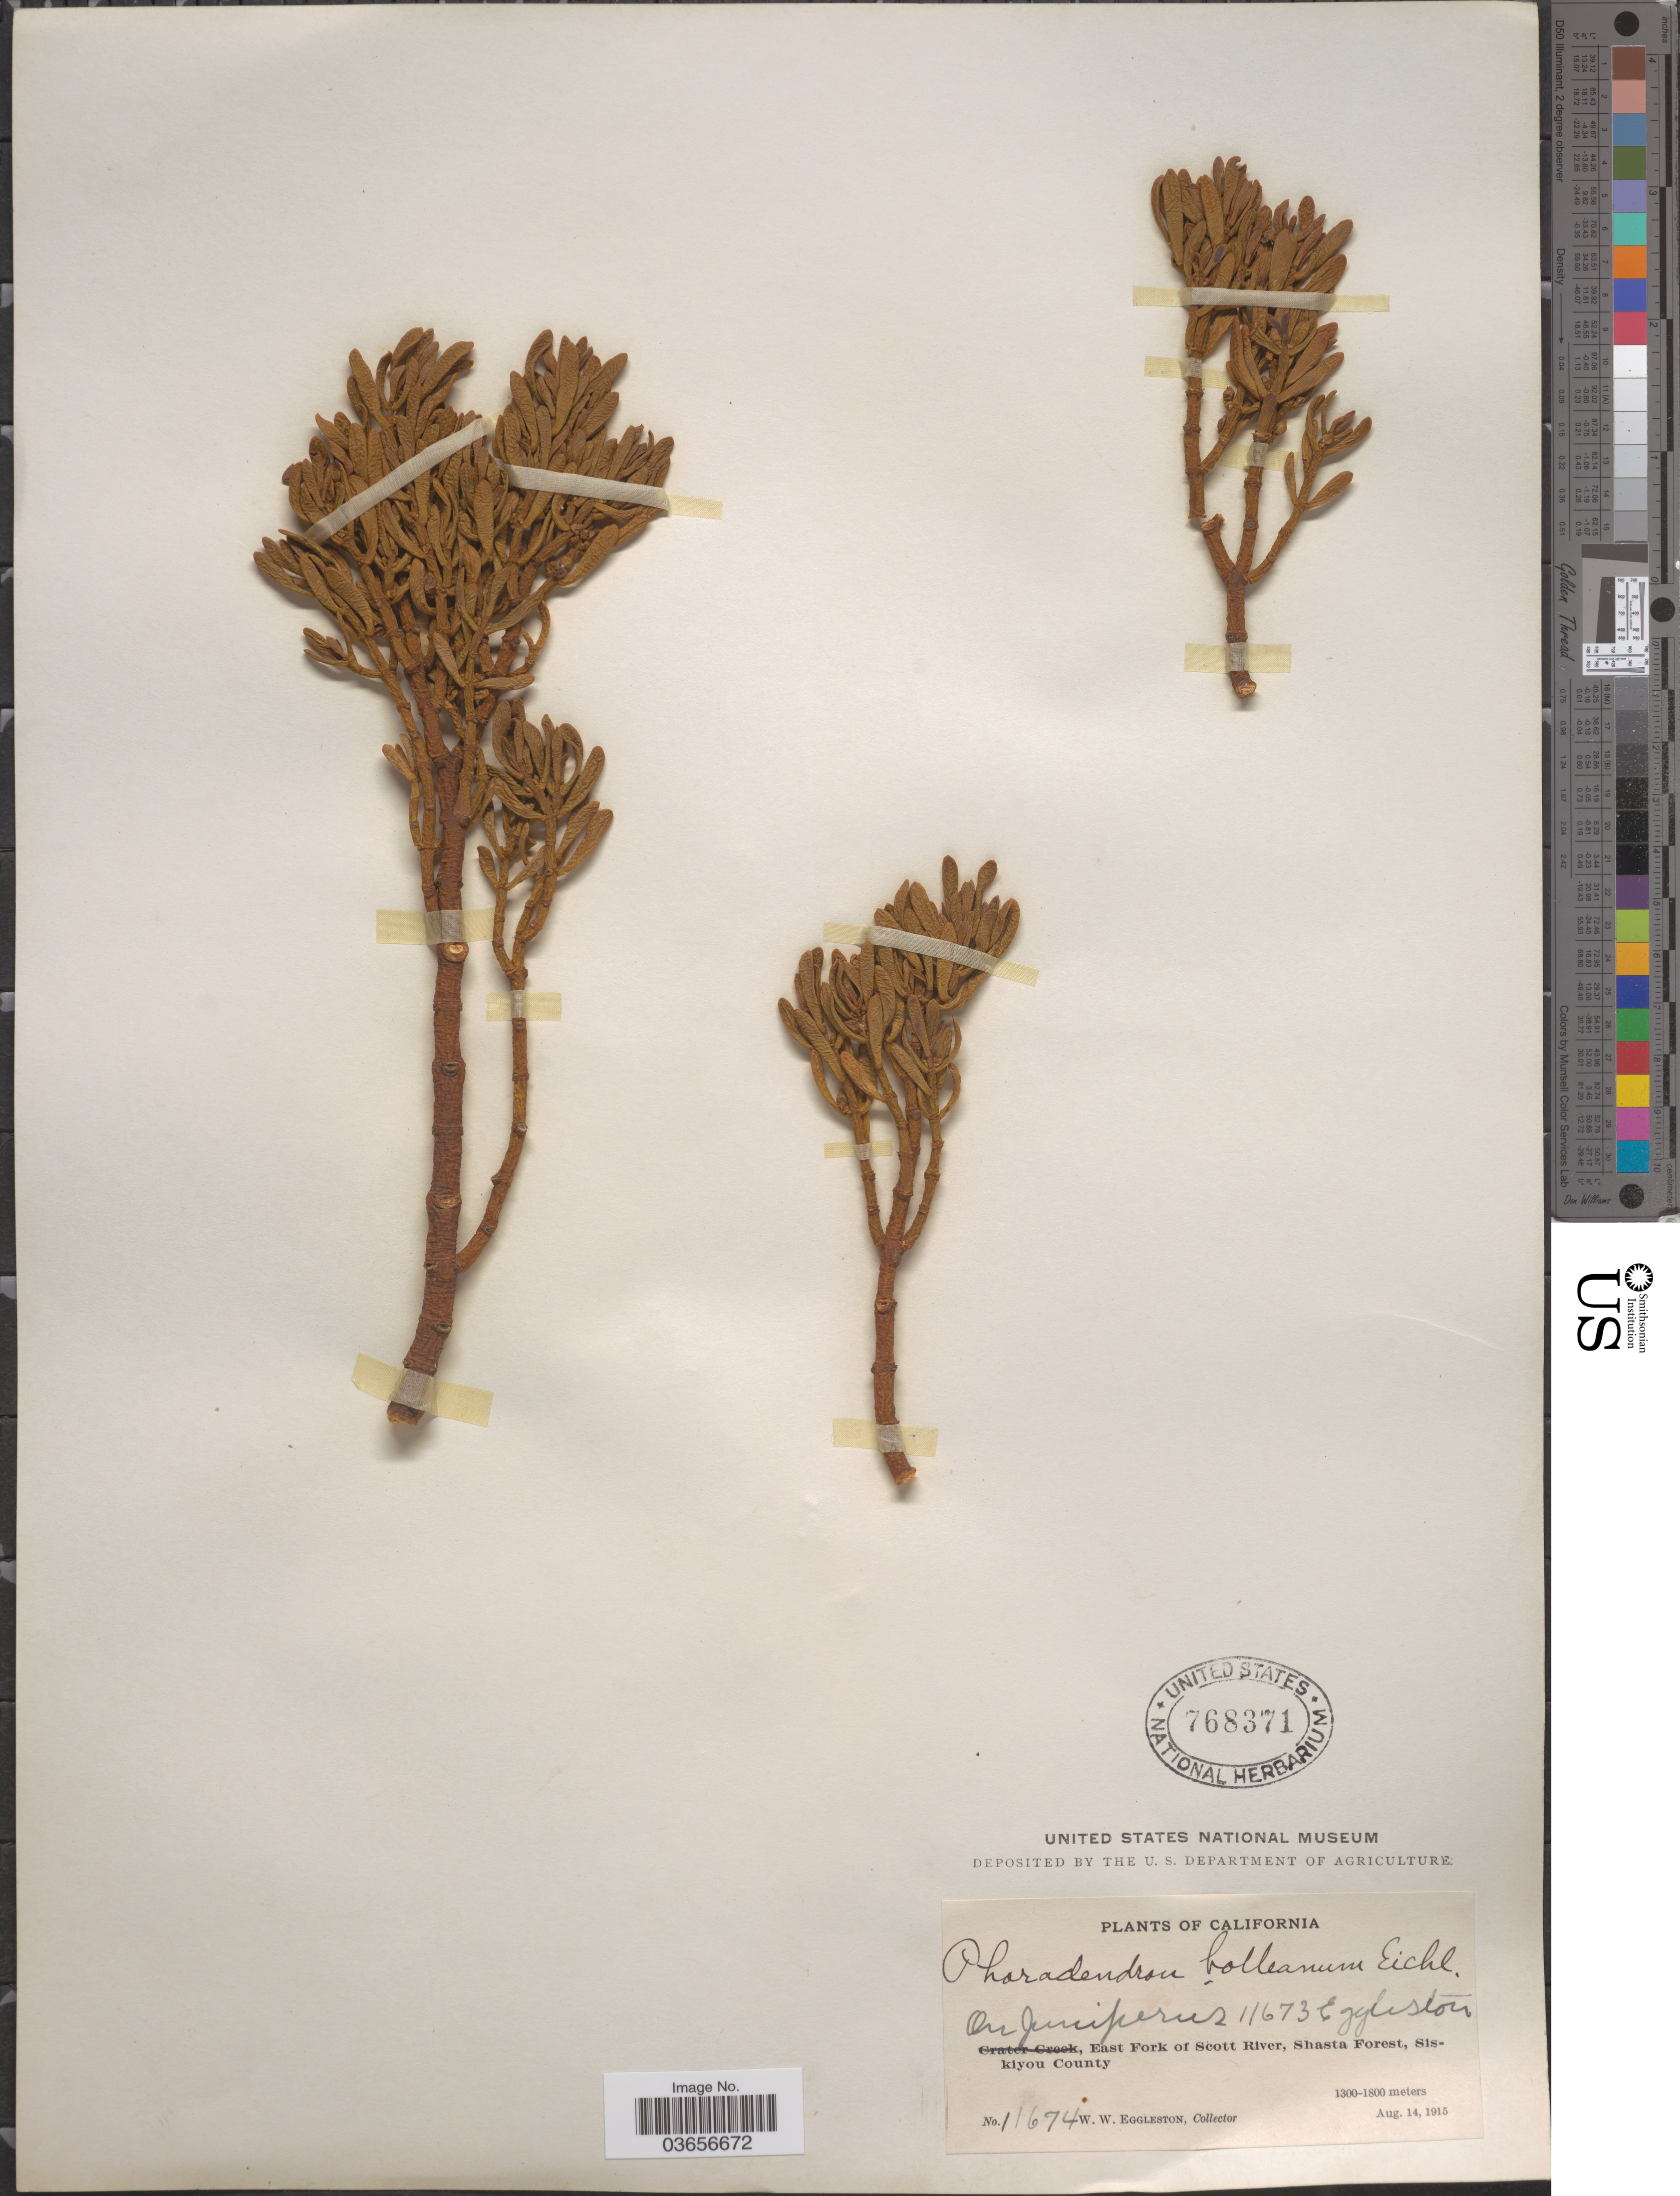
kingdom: Plantae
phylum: Tracheophyta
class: Magnoliopsida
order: Santalales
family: Viscaceae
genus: Phoradendron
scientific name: Phoradendron bolleanum var. densum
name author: (Torr. ex Trel.) Fosberg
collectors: W. W. Eggleston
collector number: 11674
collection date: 1915-08-14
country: United States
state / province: California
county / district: Siskiyou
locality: East Fork of Scott River, Shasta Forest, Siskiyou County.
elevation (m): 1300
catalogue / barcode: US 768371